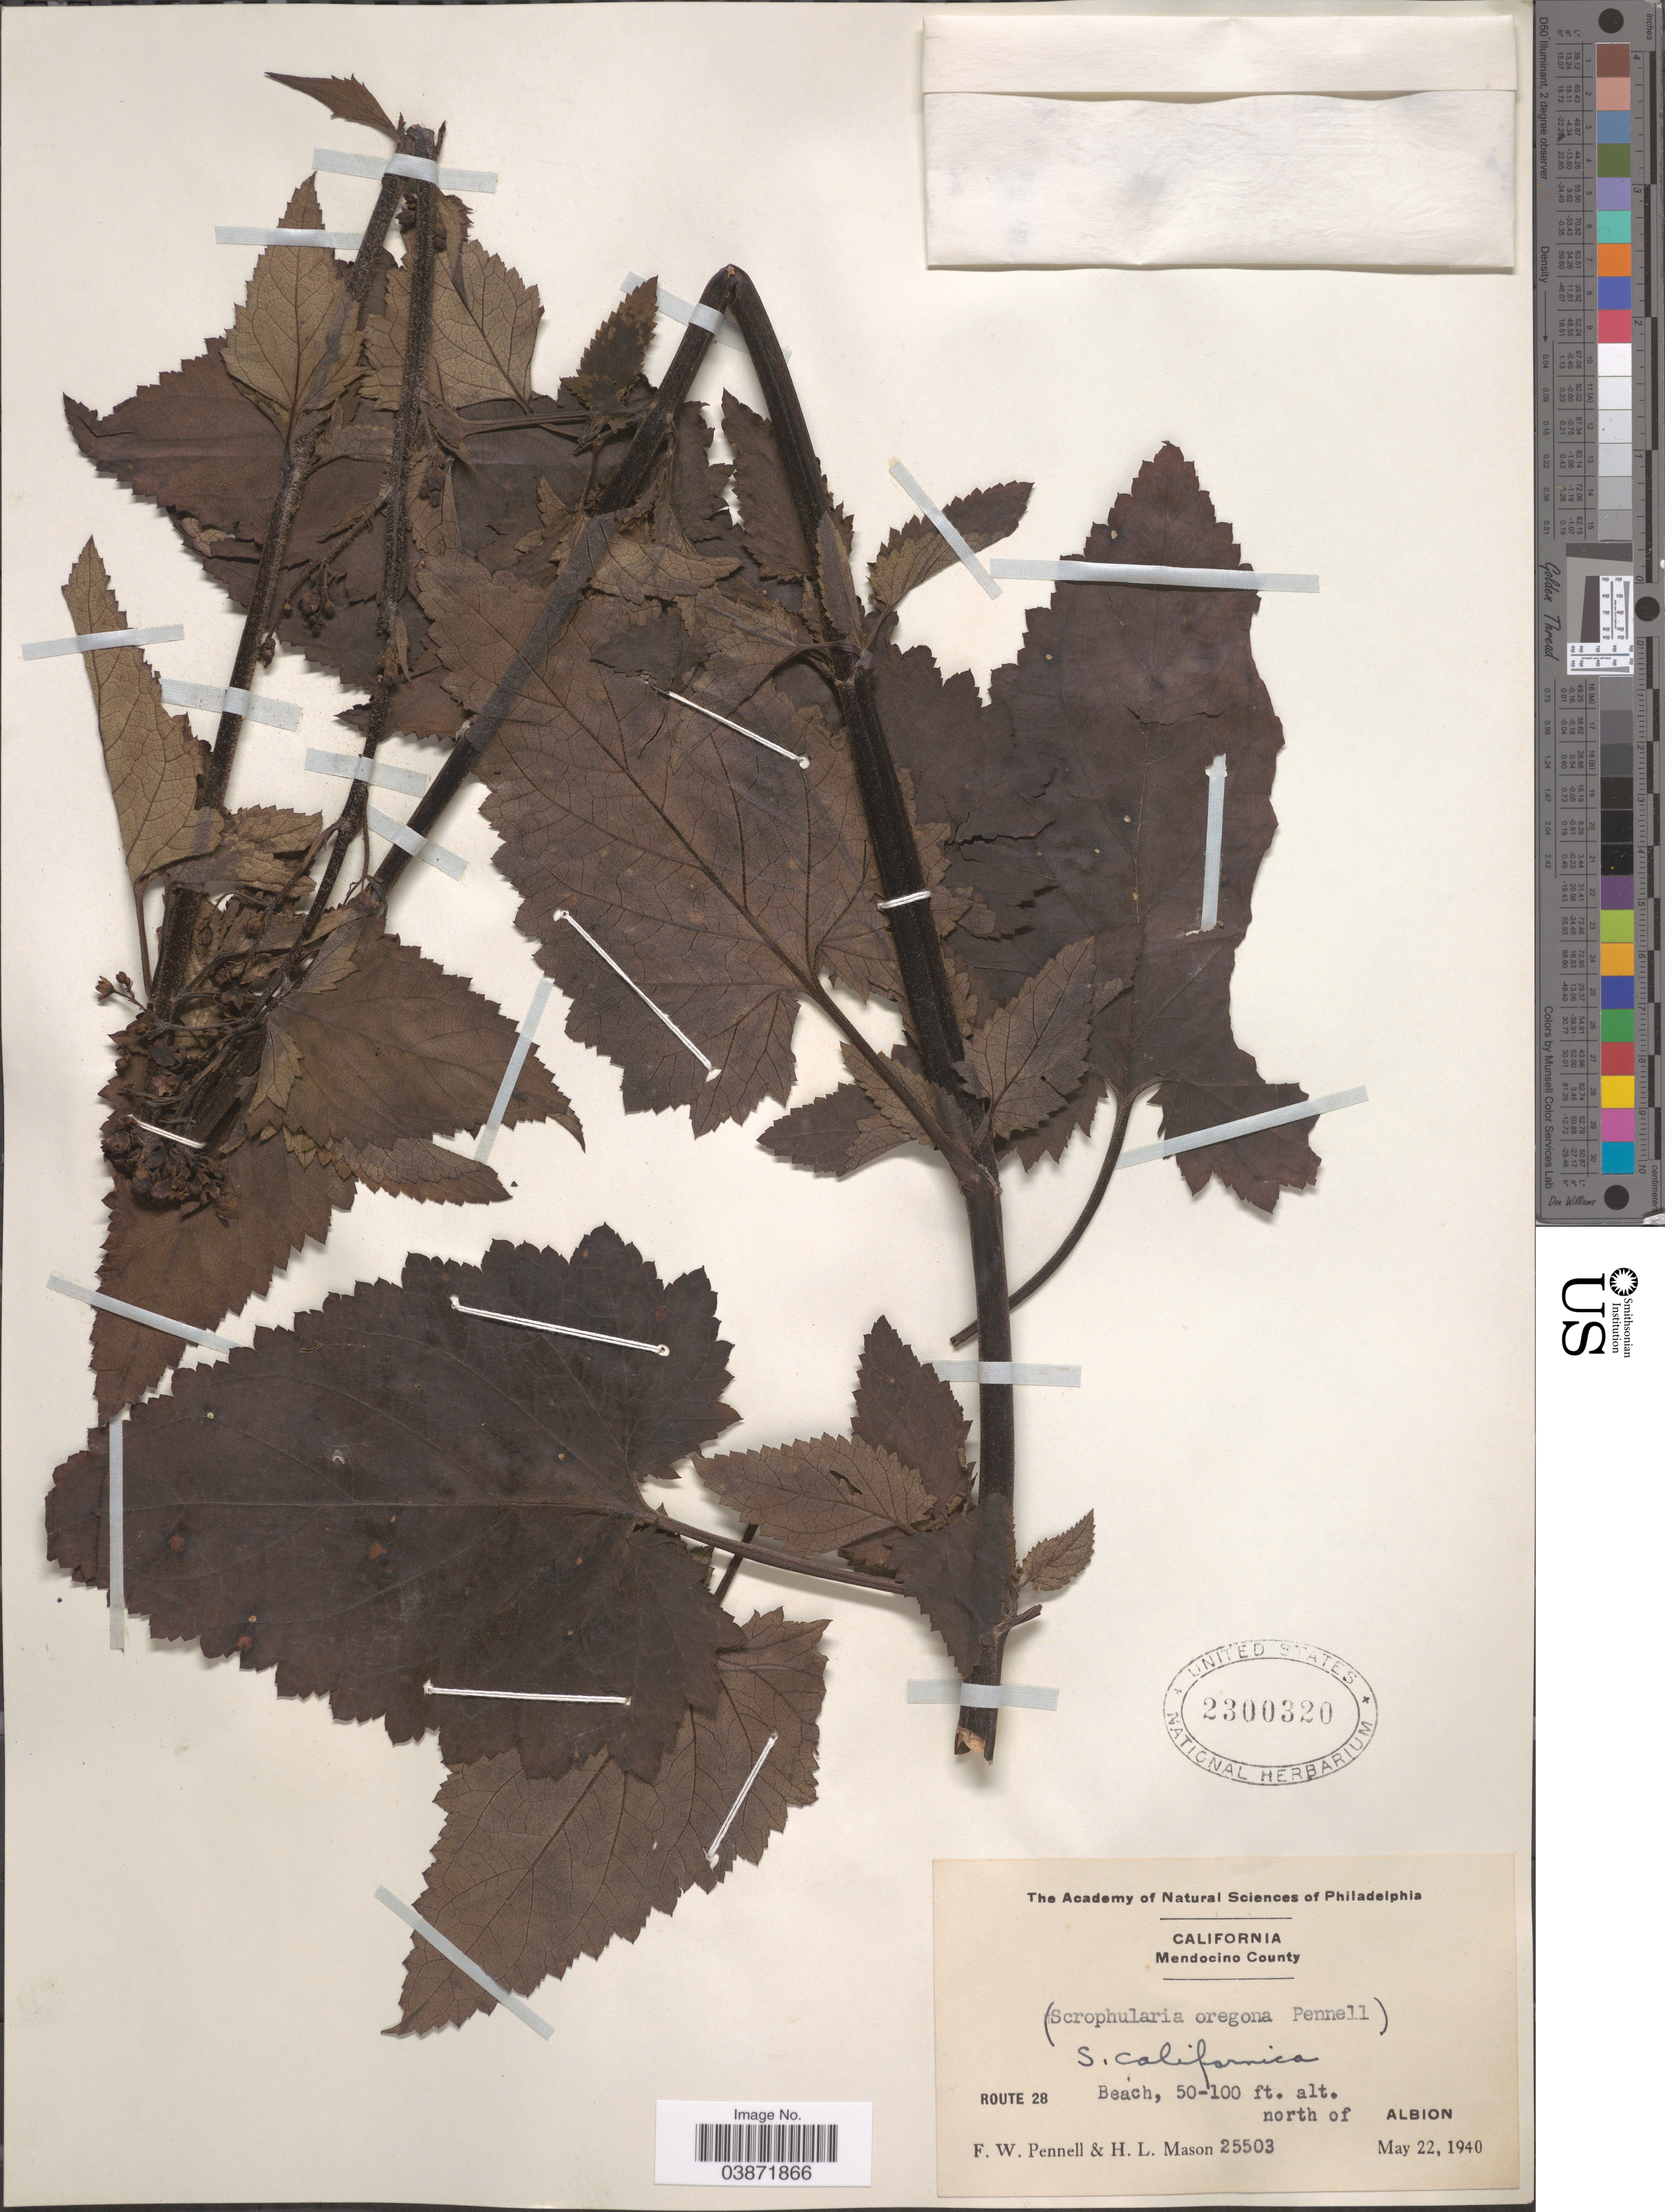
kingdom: Plantae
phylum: Tracheophyta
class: Magnoliopsida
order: Lamiales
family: Scrophulariaceae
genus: Scrophularia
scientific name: Scrophularia californica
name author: Cham. & Schltdl.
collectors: F. W. Pennell & H. L. Mason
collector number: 25503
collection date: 1940-05-22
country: United States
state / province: California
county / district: Mendocino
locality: Mendocino County. Route 28 Beach, north of Albion.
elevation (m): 15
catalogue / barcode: US 2300320